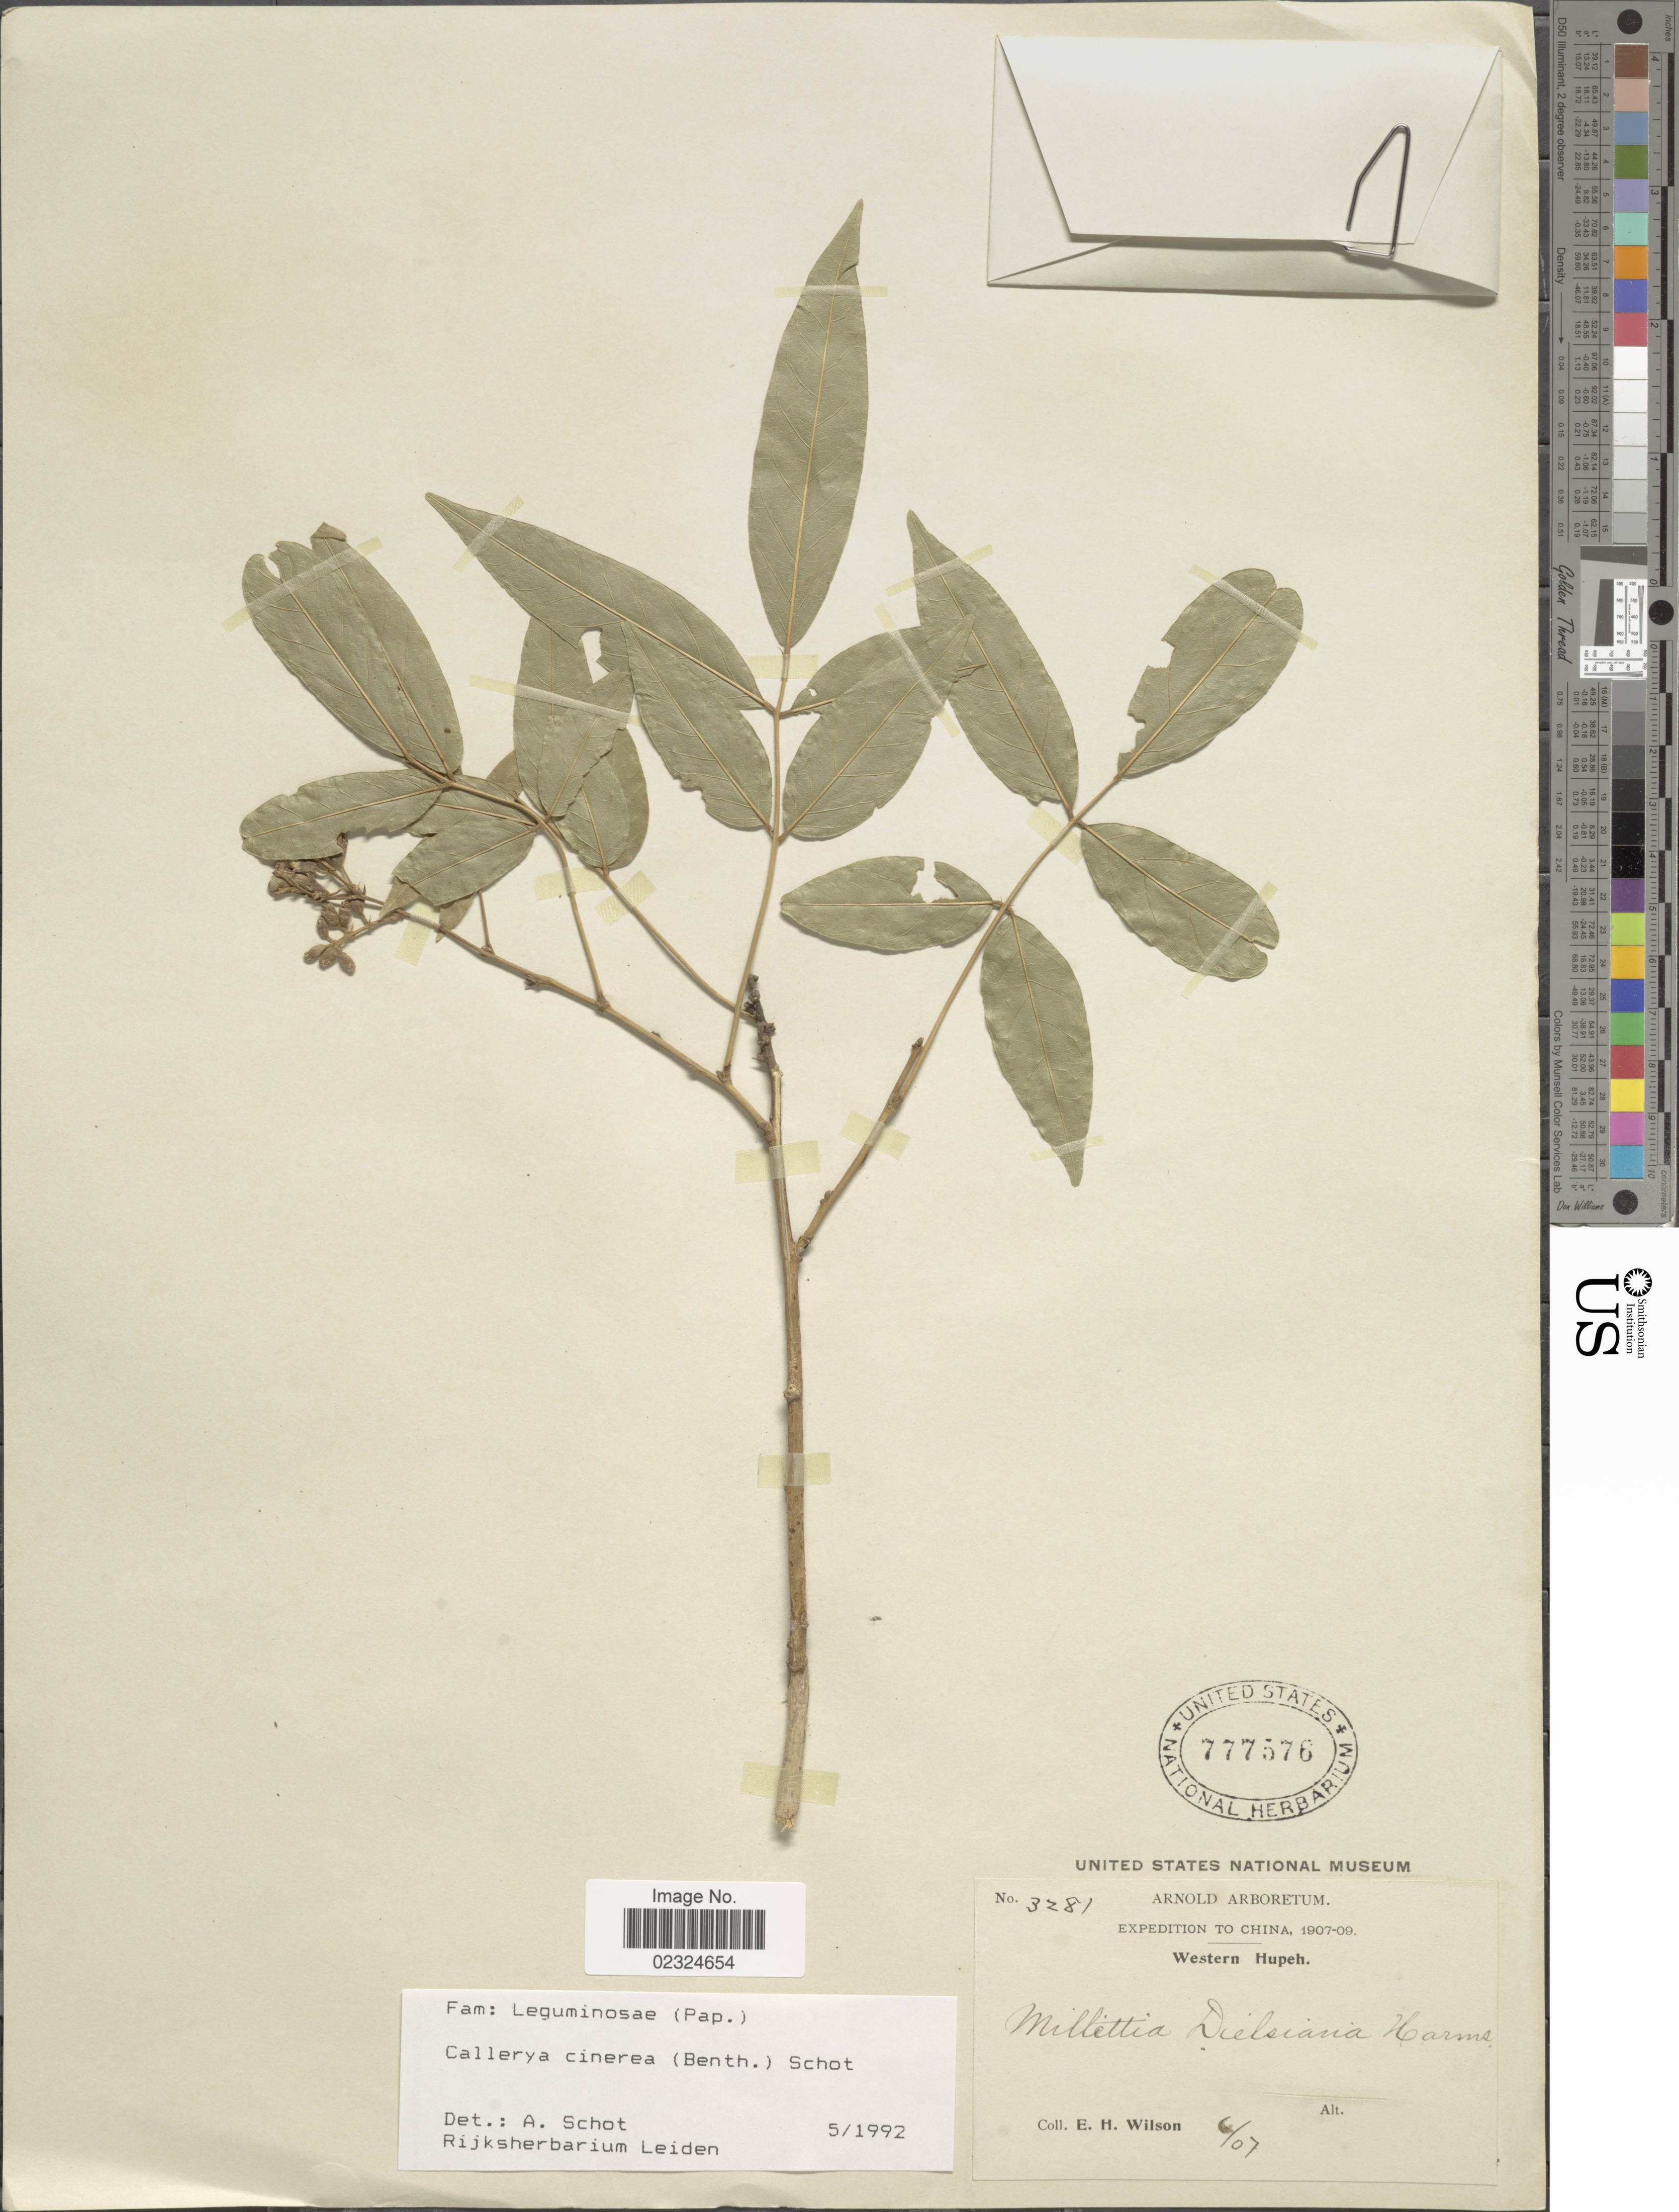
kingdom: Plantae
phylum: Tracheophyta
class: Magnoliopsida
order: Fabales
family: Fabaceae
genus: Callerya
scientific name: Callerya cinerea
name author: (Benth.) Schot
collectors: E. Wilson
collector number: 3281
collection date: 1907-06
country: China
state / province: Hubei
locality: Western Hupeg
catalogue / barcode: US 777576